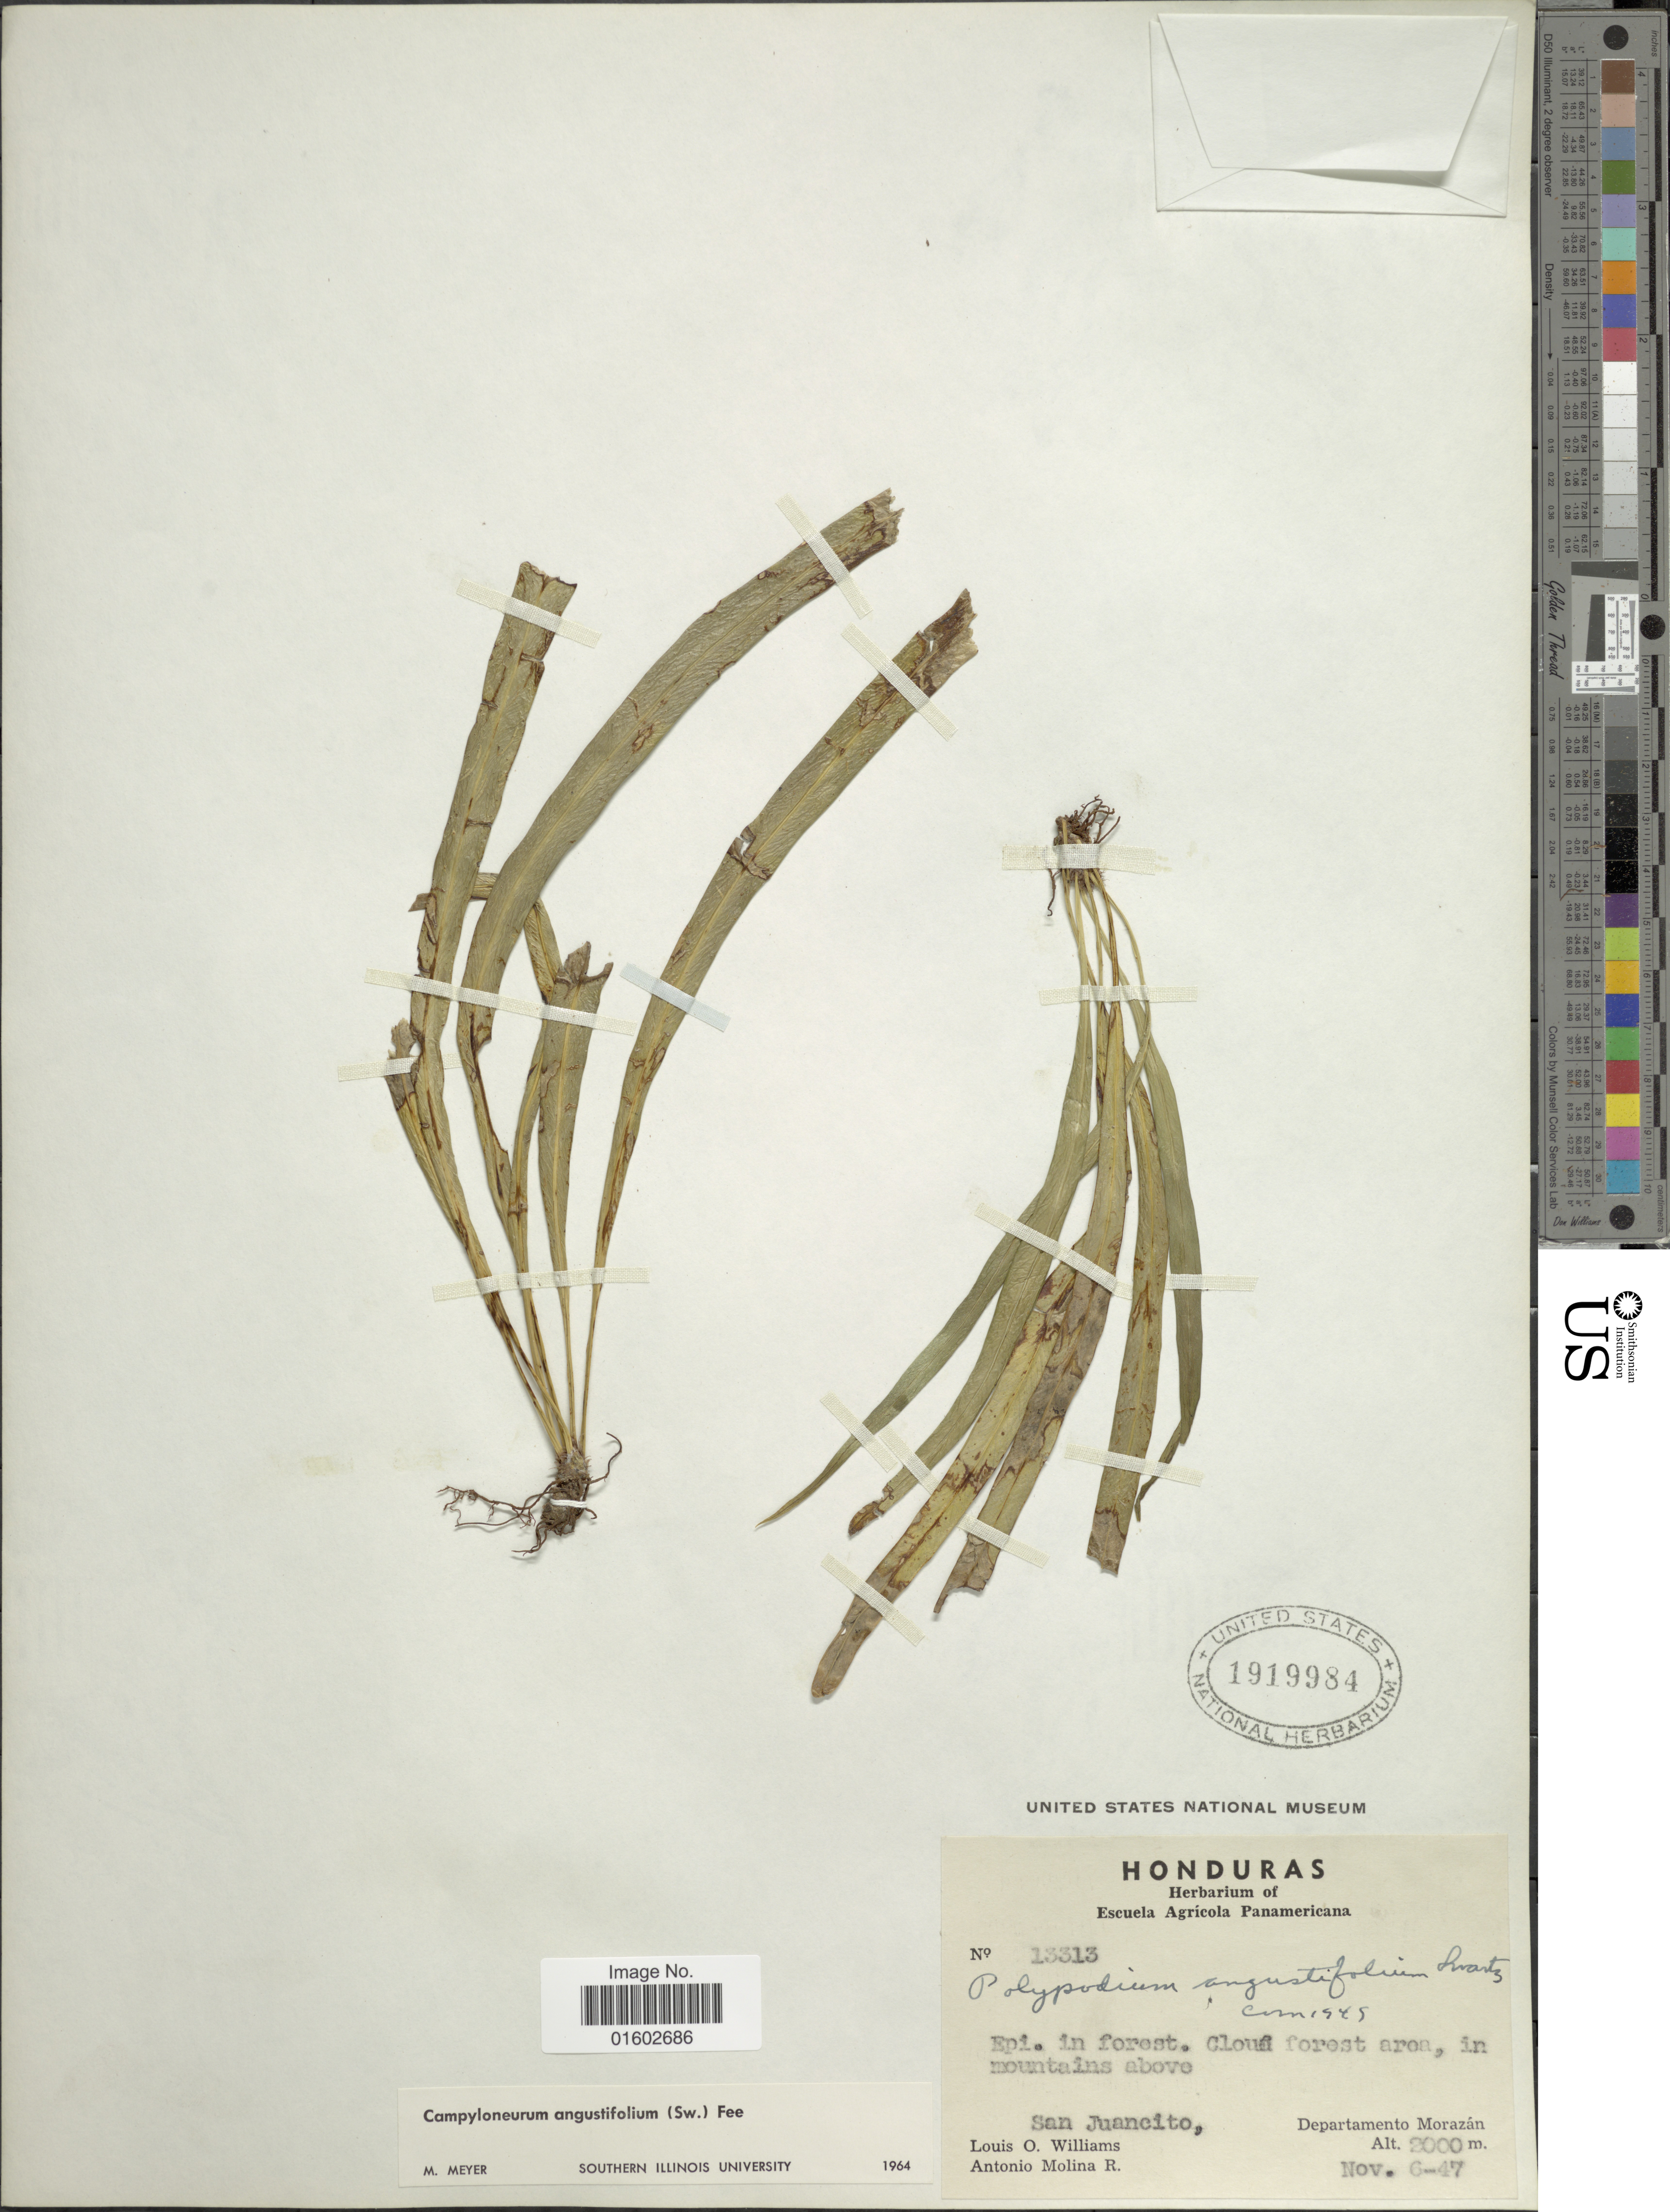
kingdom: Plantae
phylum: Tracheophyta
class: Polypodiopsida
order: Polypodiales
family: Polypodiaceae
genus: Campyloneurum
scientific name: Campyloneurum angustifolium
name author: (Sw.) Fée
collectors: L. O. Williams & A. Molina R.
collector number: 13313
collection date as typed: Transcribed d/m/y: 6/11/47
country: Honduras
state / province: Fco. Morazán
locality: Departamento Morazan, in mountains above San Juancito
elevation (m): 2000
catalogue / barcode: US 1919984